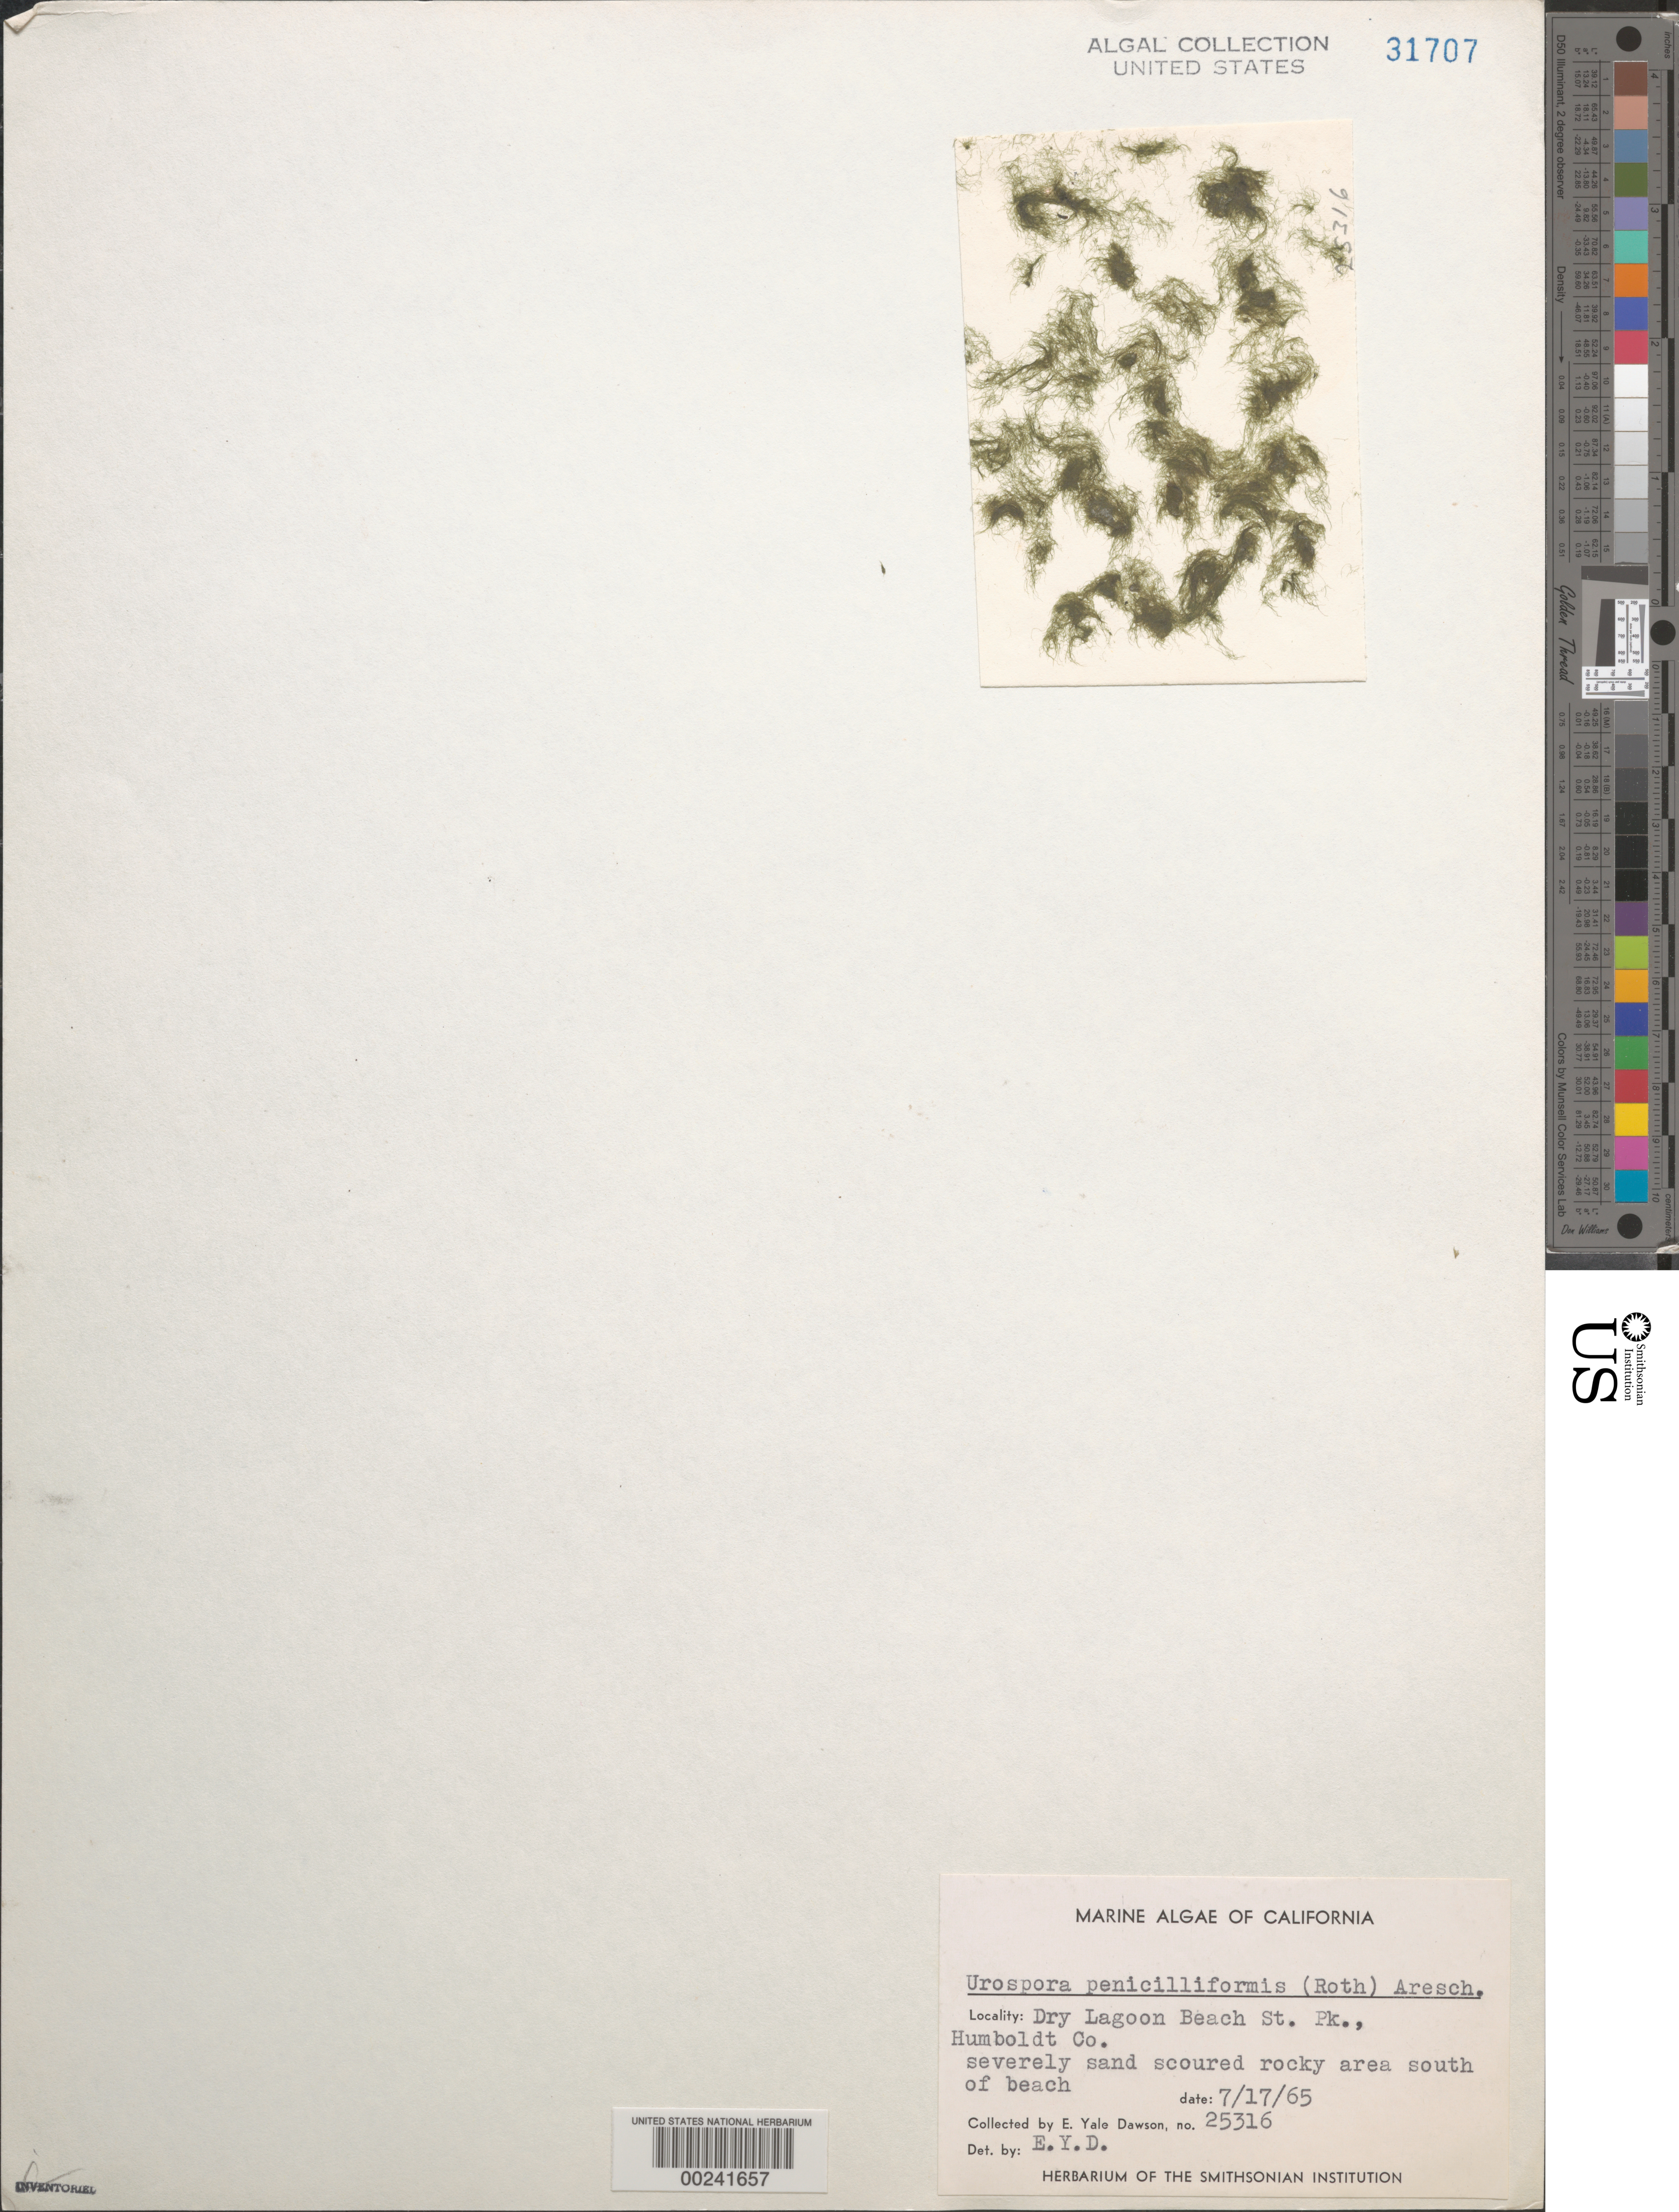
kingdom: Plantae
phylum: Chlorophyta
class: Ulvophyceae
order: Ulotrichales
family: Ulotrichaceae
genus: Urospora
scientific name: Urospora penicilliformis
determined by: Dawson, E. Y.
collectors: E. Y. Dawson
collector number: EYD 25316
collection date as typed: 17 Jul 1965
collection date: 1965-07-17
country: United States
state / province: California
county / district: Humboldt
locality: Dry Lagoon Beach State Park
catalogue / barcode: US 31707